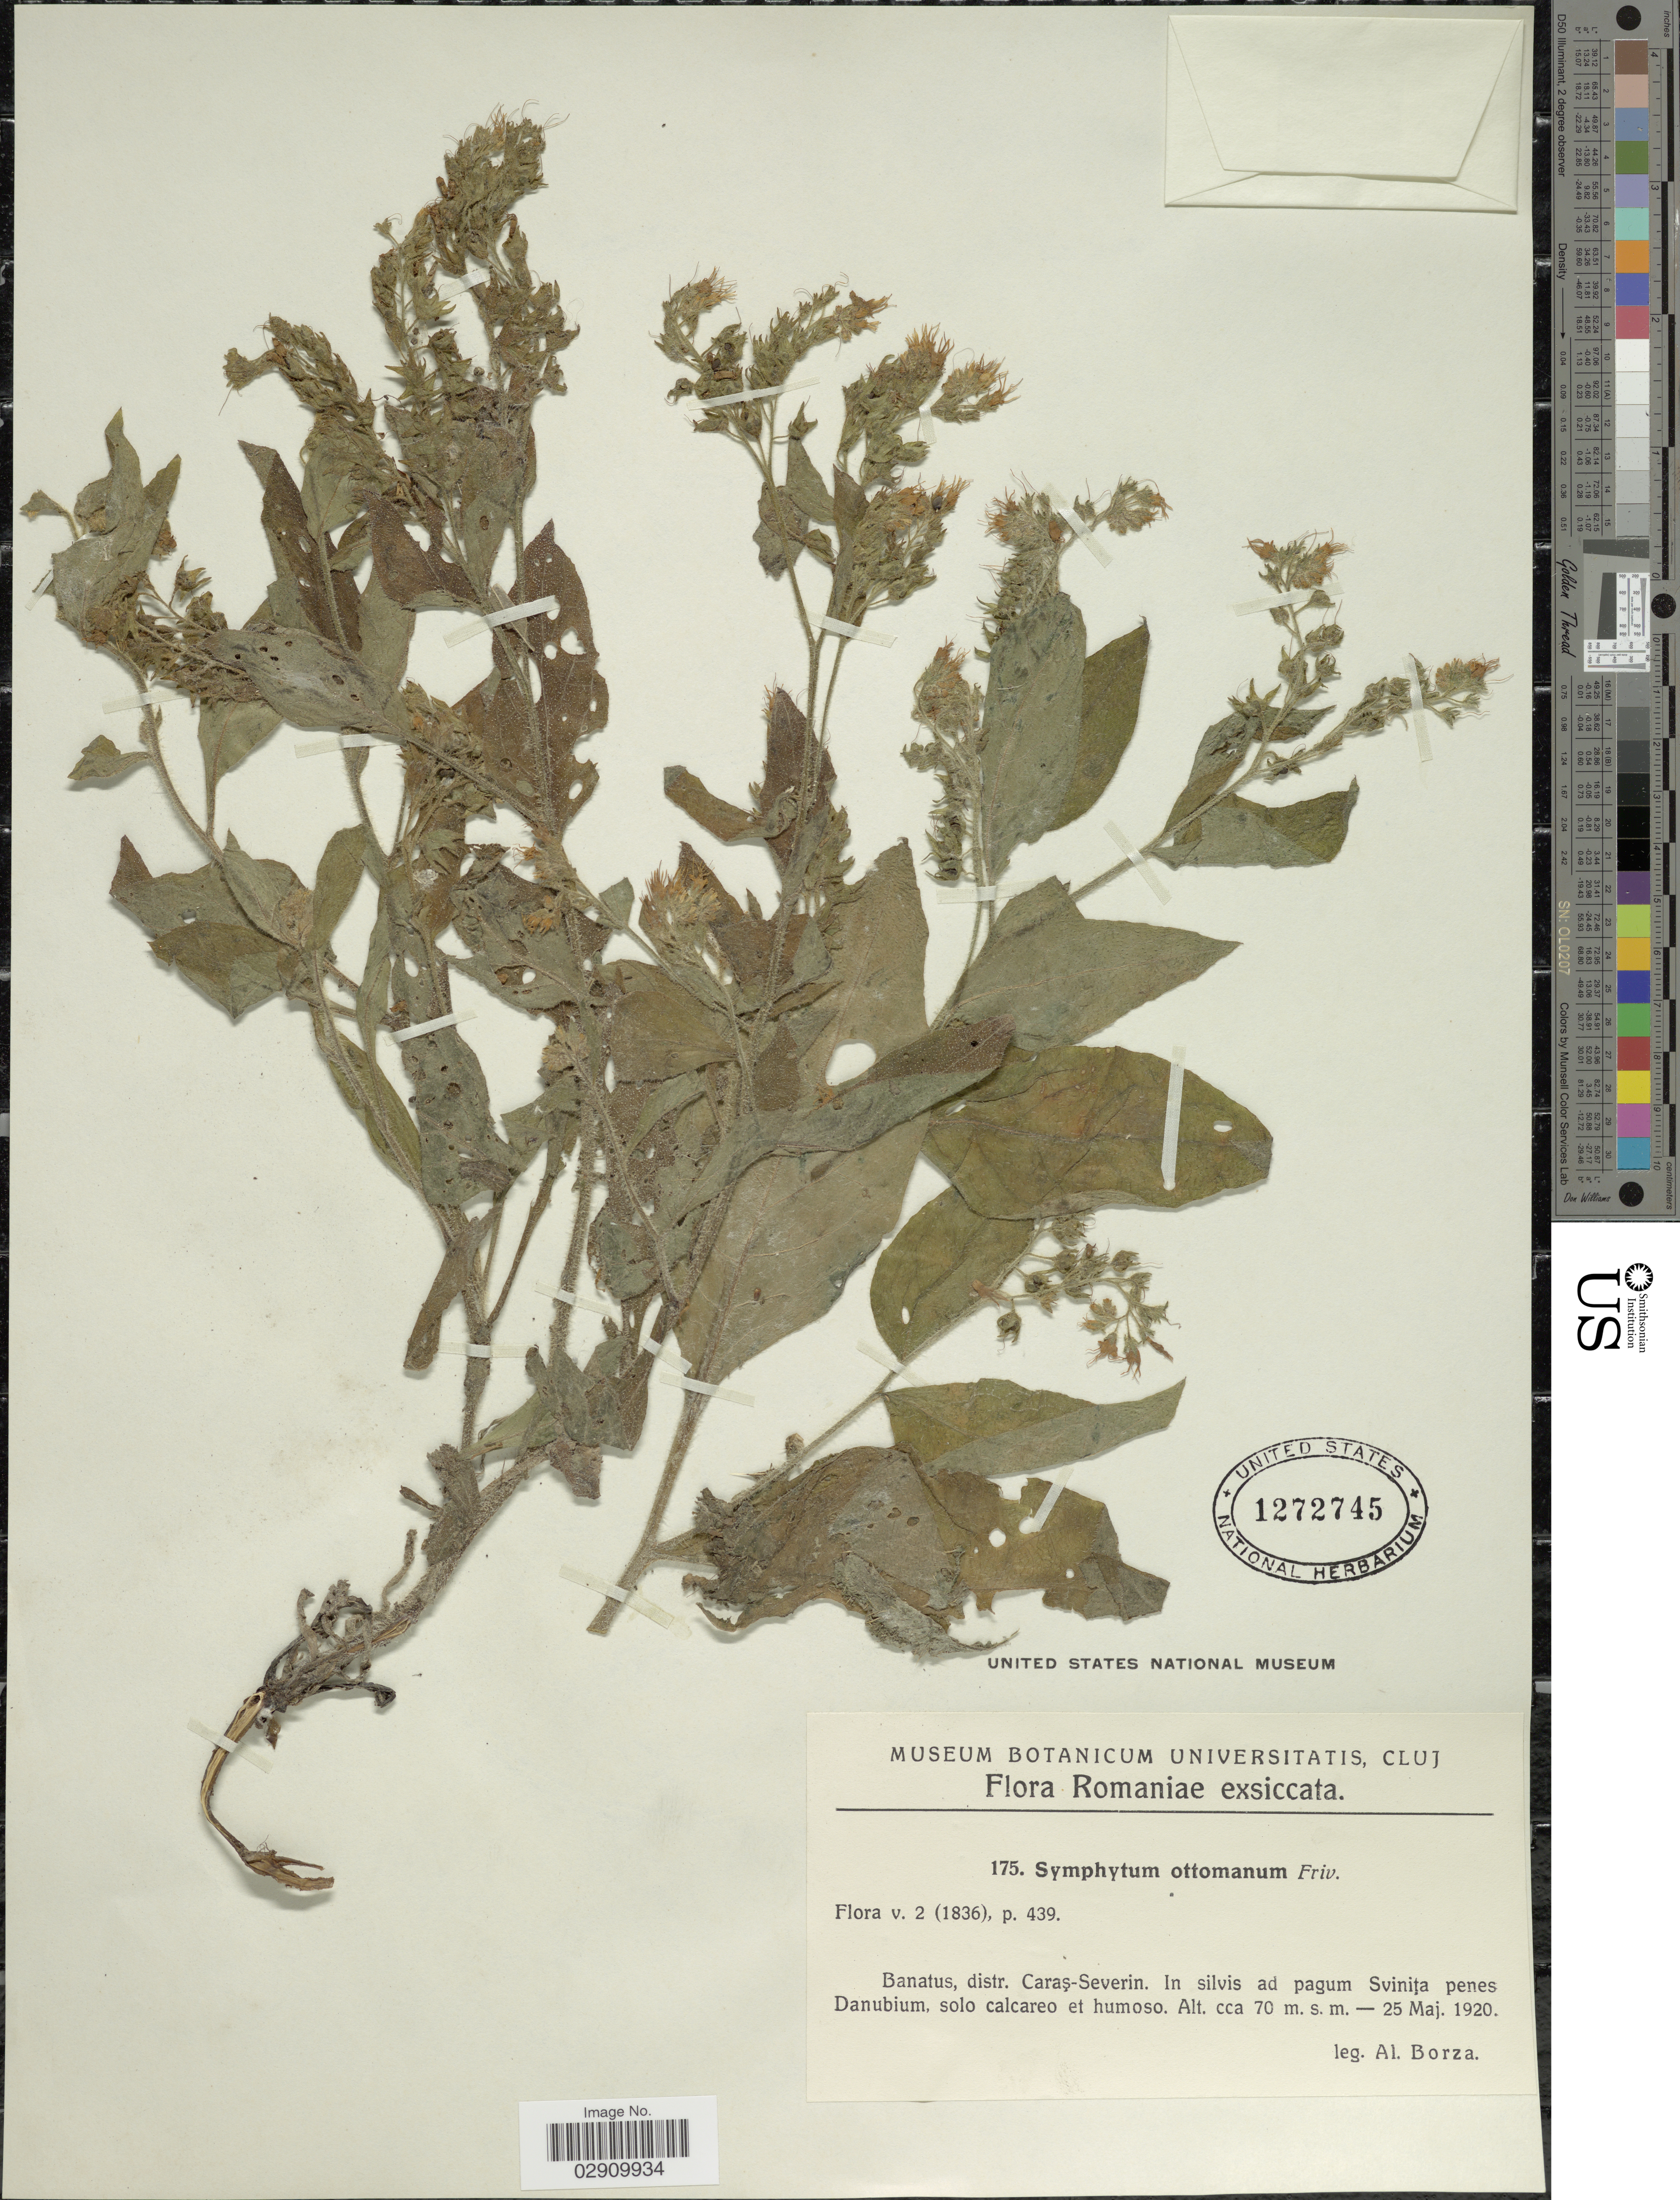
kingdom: Plantae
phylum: Tracheophyta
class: Magnoliopsida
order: Boraginales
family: Boraginaceae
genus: Symphytum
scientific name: Symphytum ottomanum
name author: Friv.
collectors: A. Borza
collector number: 175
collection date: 1920-05-25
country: Romania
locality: Banatus, distr. Caras-Severin, In silvis ad pagum Svinita penes Danubium, solo calcareo et humoso.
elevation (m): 70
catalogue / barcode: US 1272745